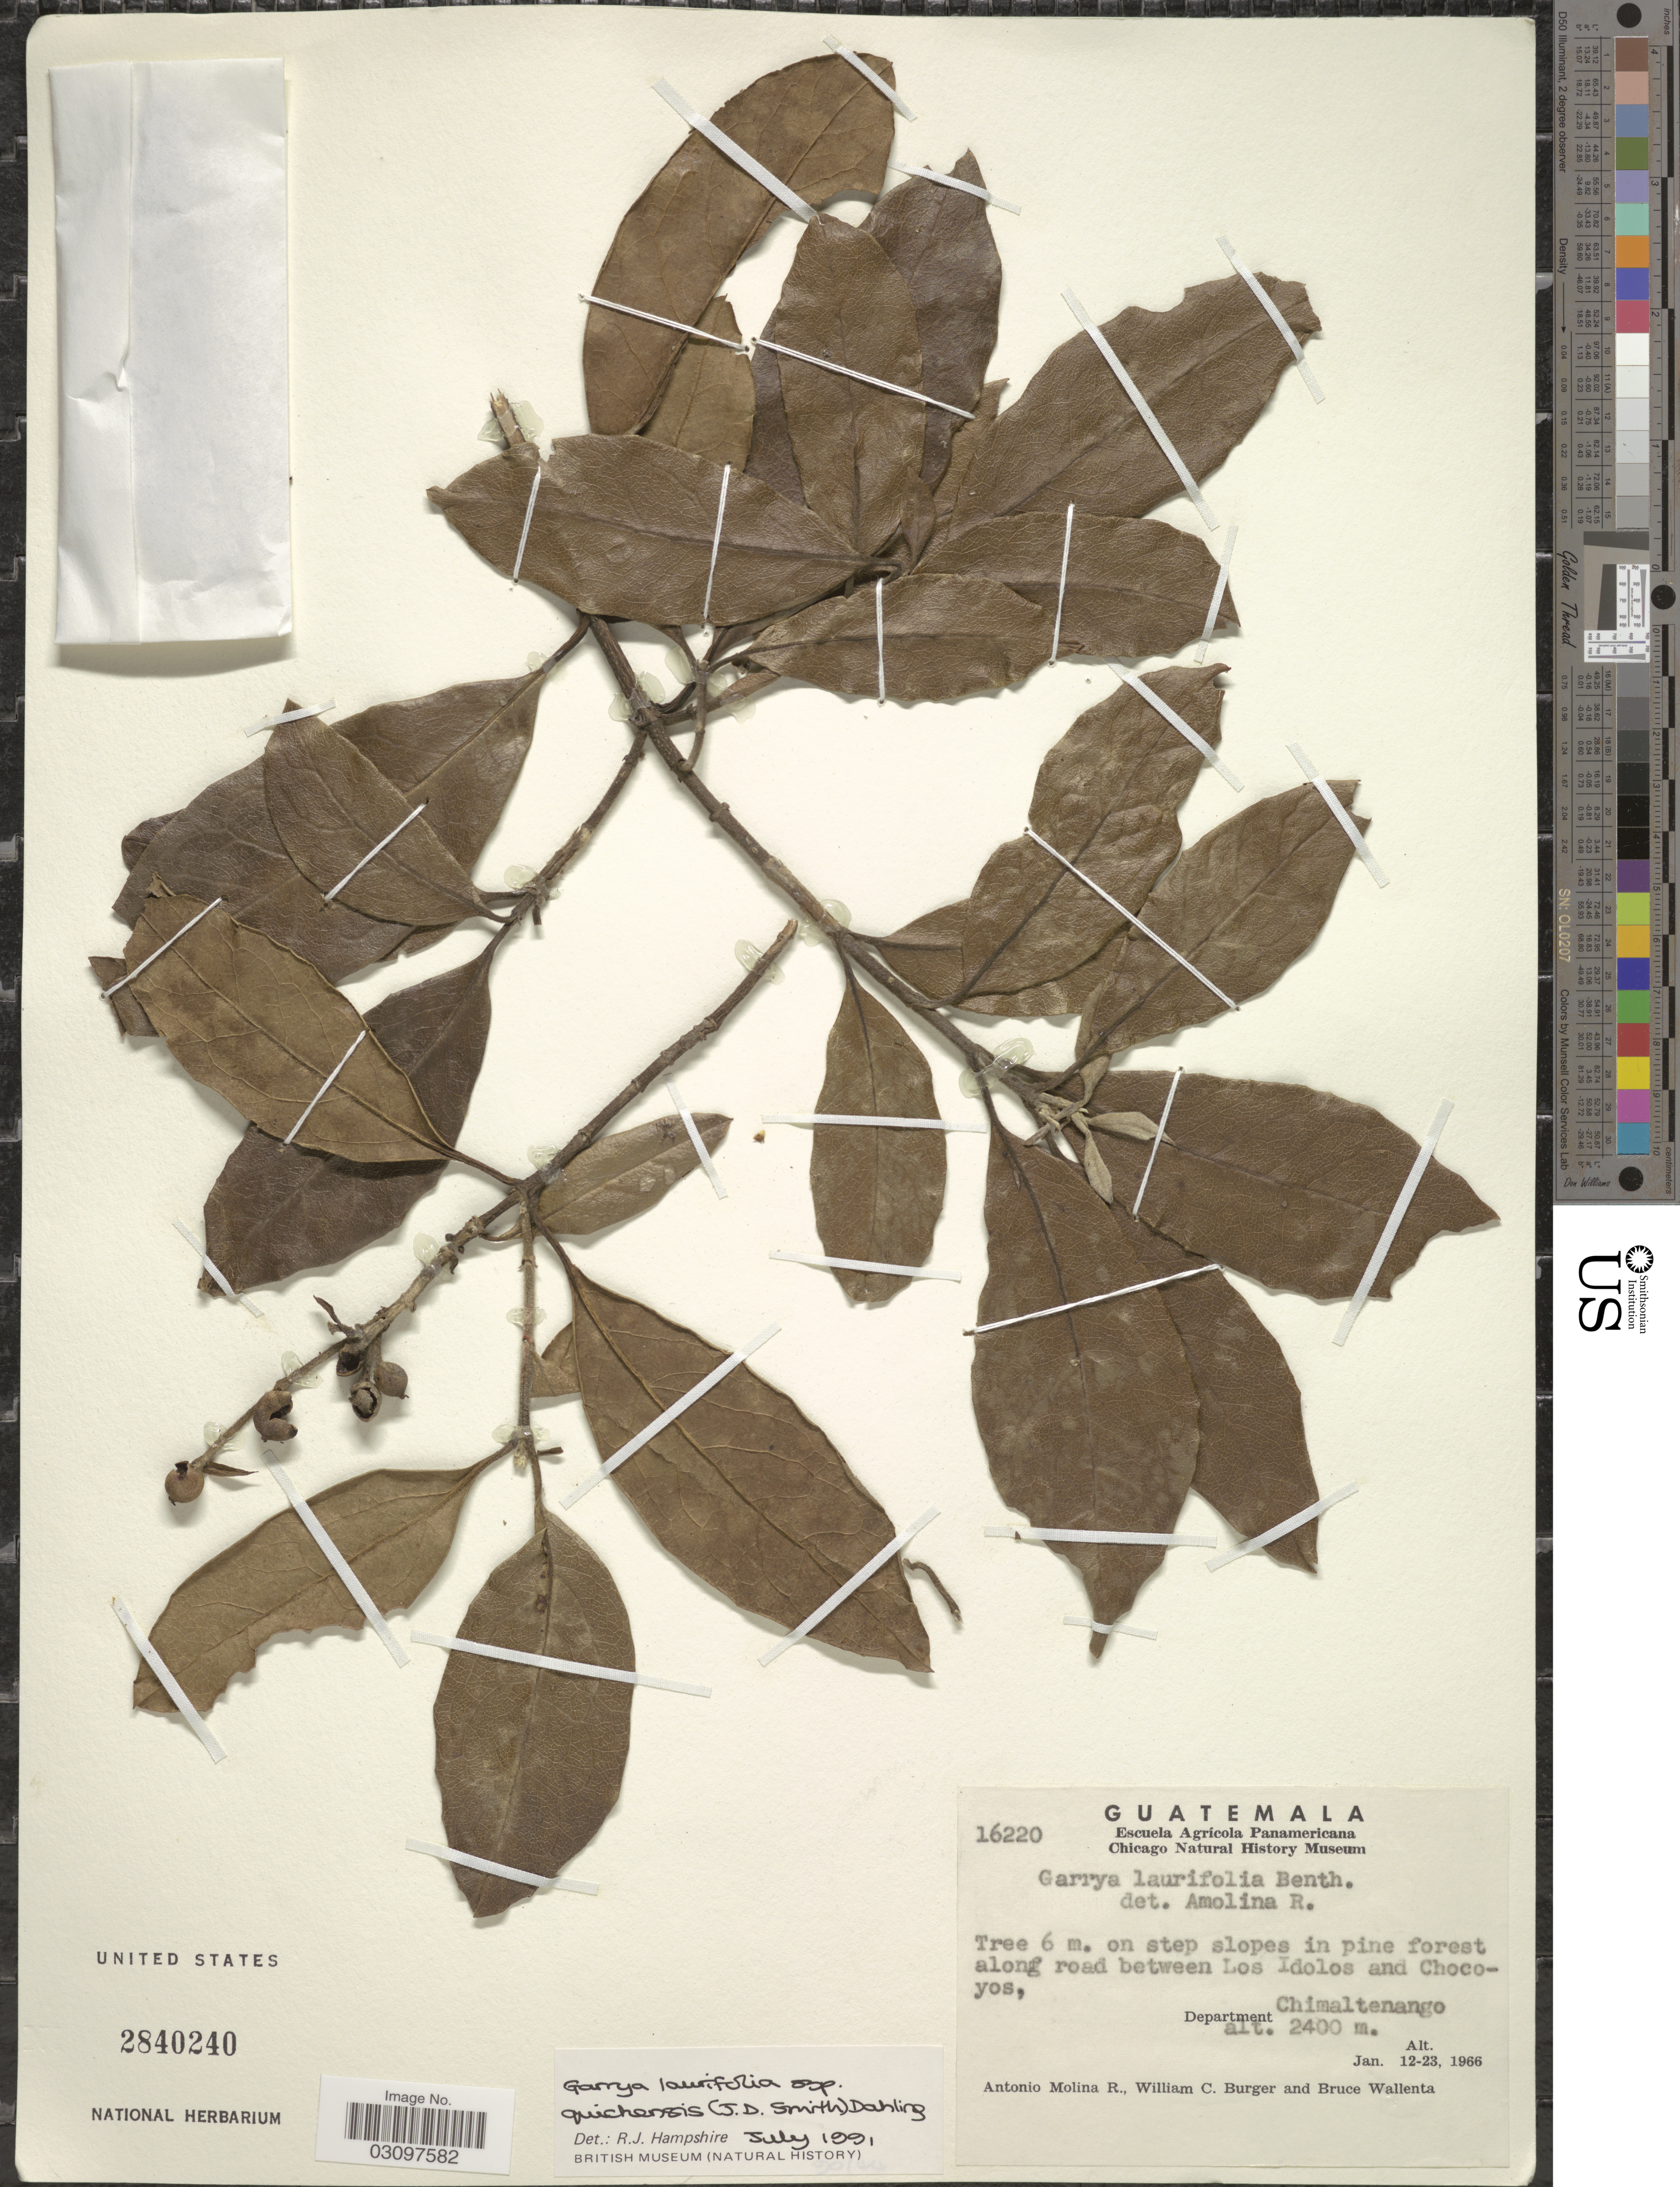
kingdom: Plantae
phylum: Tracheophyta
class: Magnoliopsida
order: Garryales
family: Garryaceae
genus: Garrya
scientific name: Garrya laurifolia subsp. quichensis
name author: (Donn. Sm.) Dahling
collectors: A. Molina R., W. Burger & B. Wallenta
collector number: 16220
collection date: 1966-01-12/1966-01-23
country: Guatemala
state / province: Chimaltenango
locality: On step slopes in pine forest along road between Los Idolos and Chocoyos, Department Chimaltenango.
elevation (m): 2400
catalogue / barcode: US 2840240